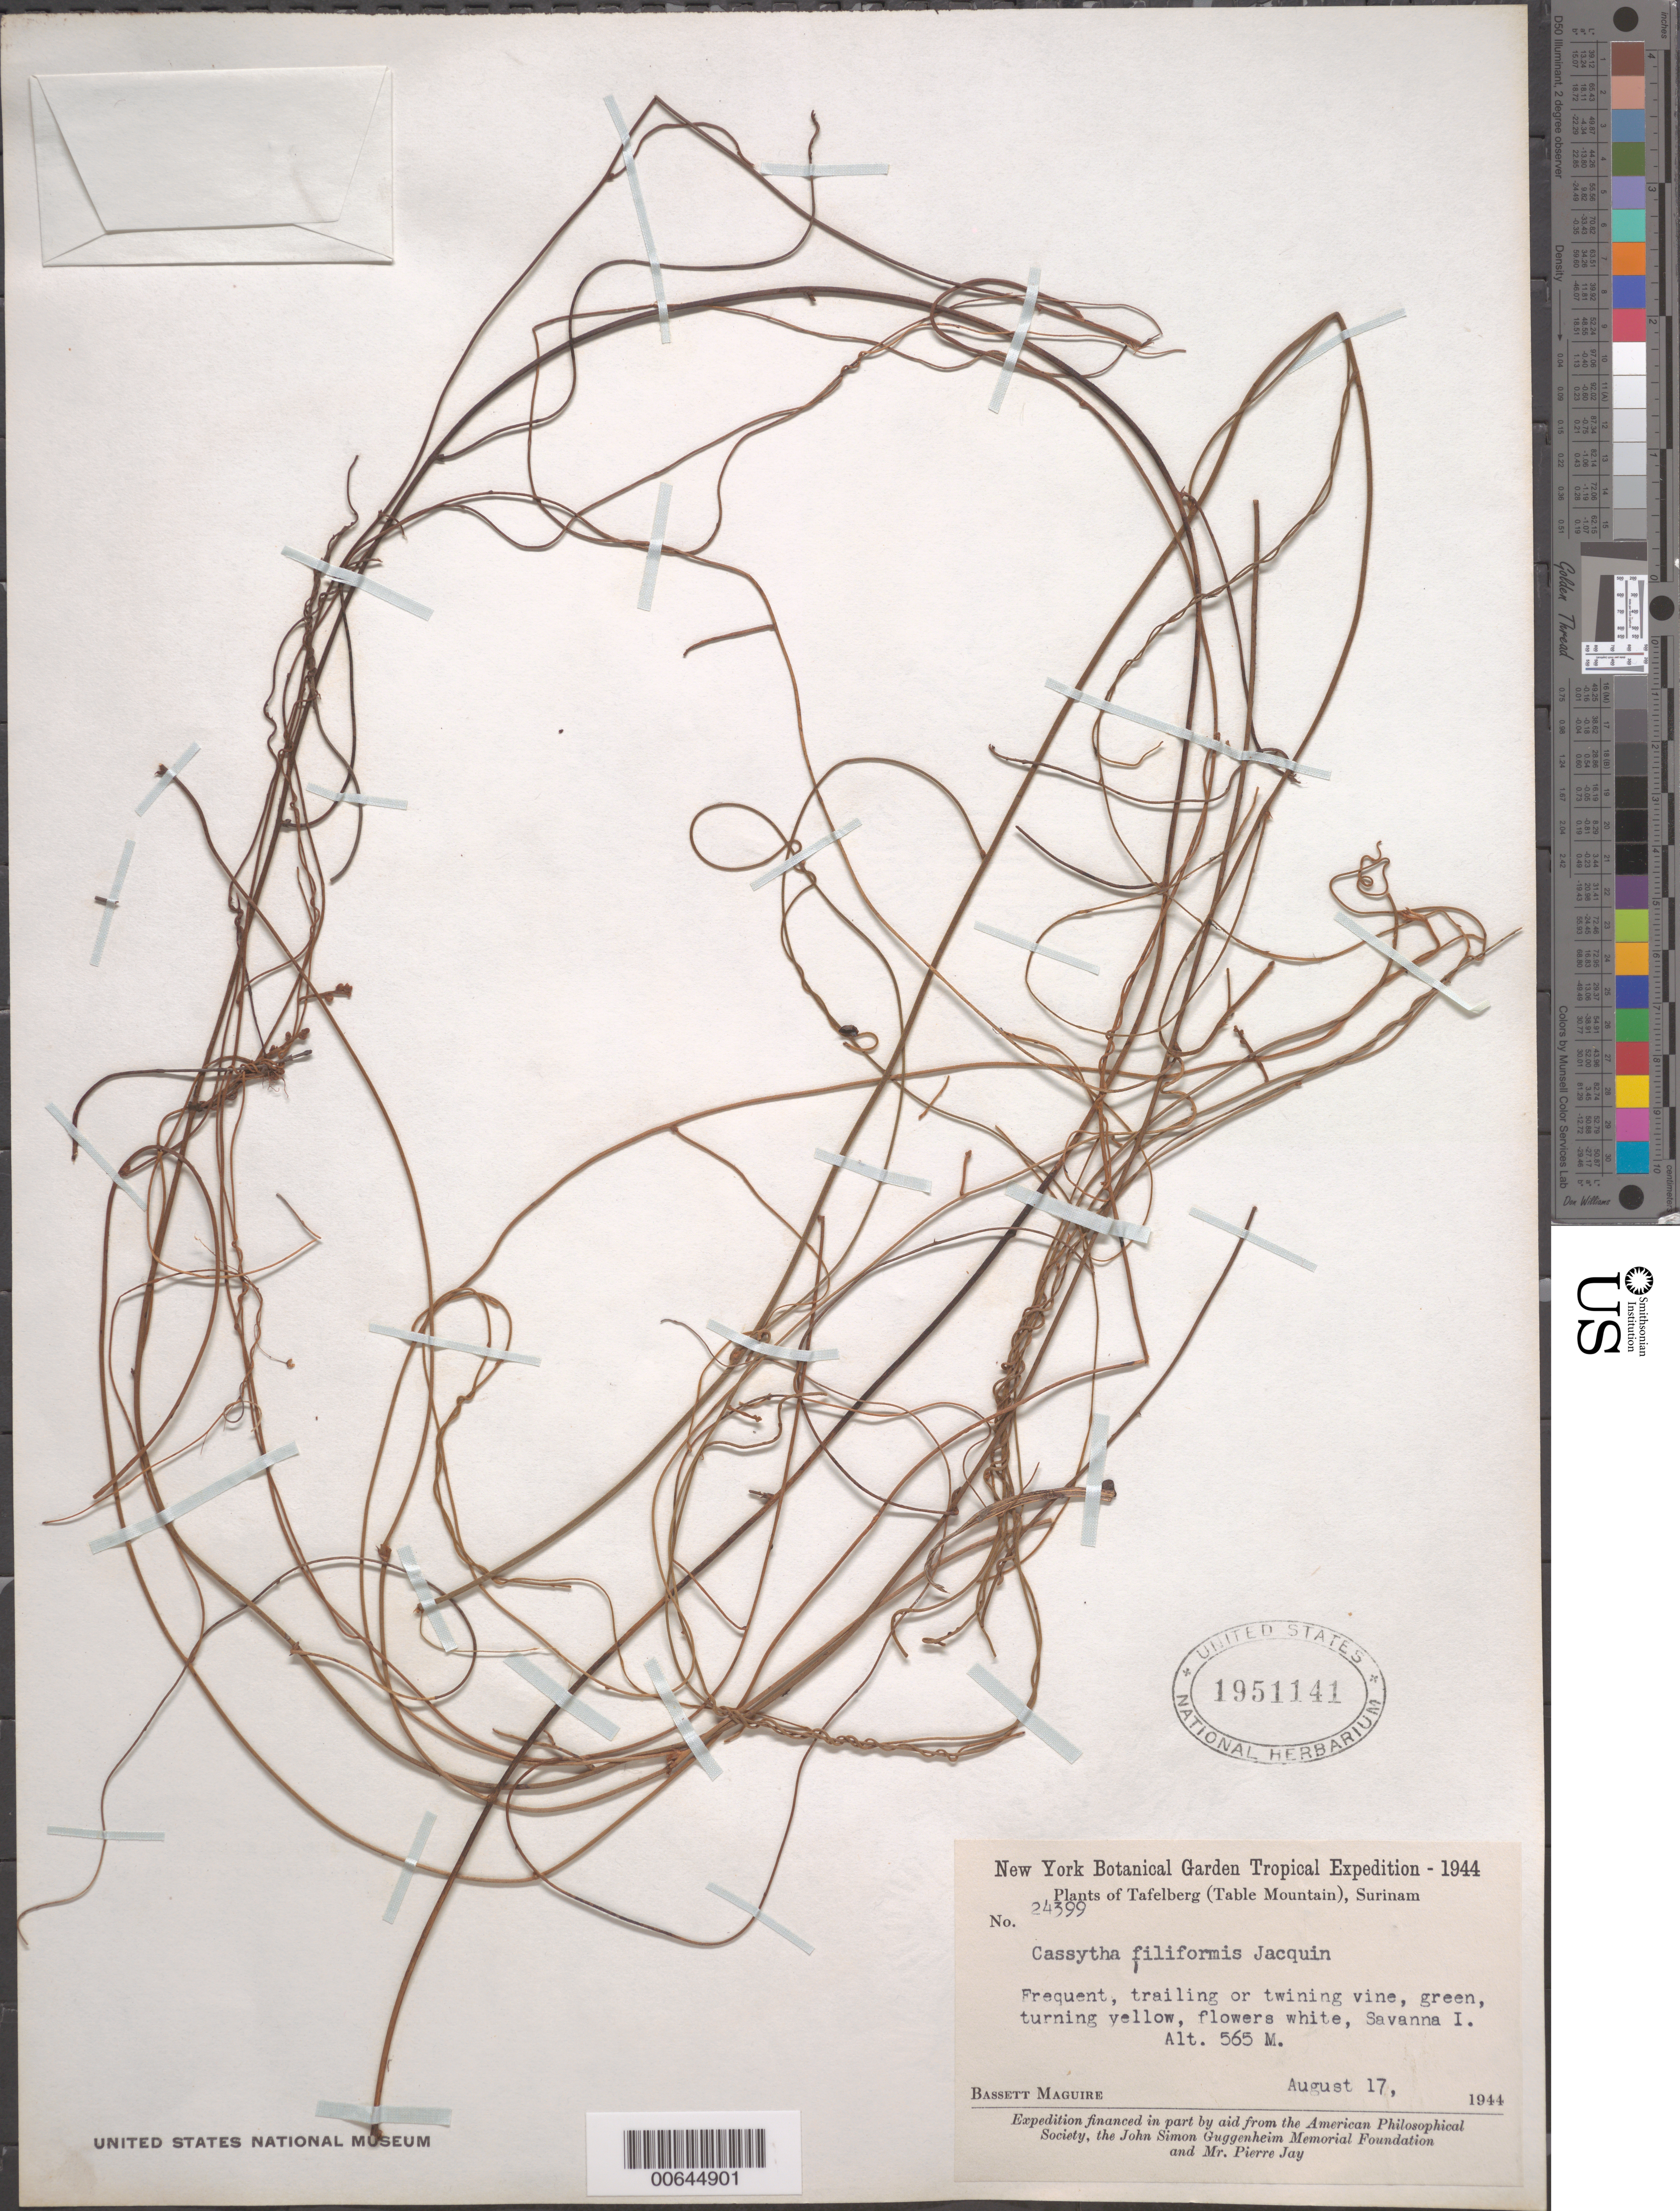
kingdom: Plantae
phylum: Tracheophyta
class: Magnoliopsida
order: Laurales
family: Lauraceae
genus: Cassytha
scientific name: Cassytha filiformis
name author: L.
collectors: B. Maguire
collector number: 24399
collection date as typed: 17-Aug-44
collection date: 1944-08-17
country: Suriname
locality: Tafelberg (Table Mountain), Savanna I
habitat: Savanna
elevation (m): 565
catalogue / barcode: US 1951141